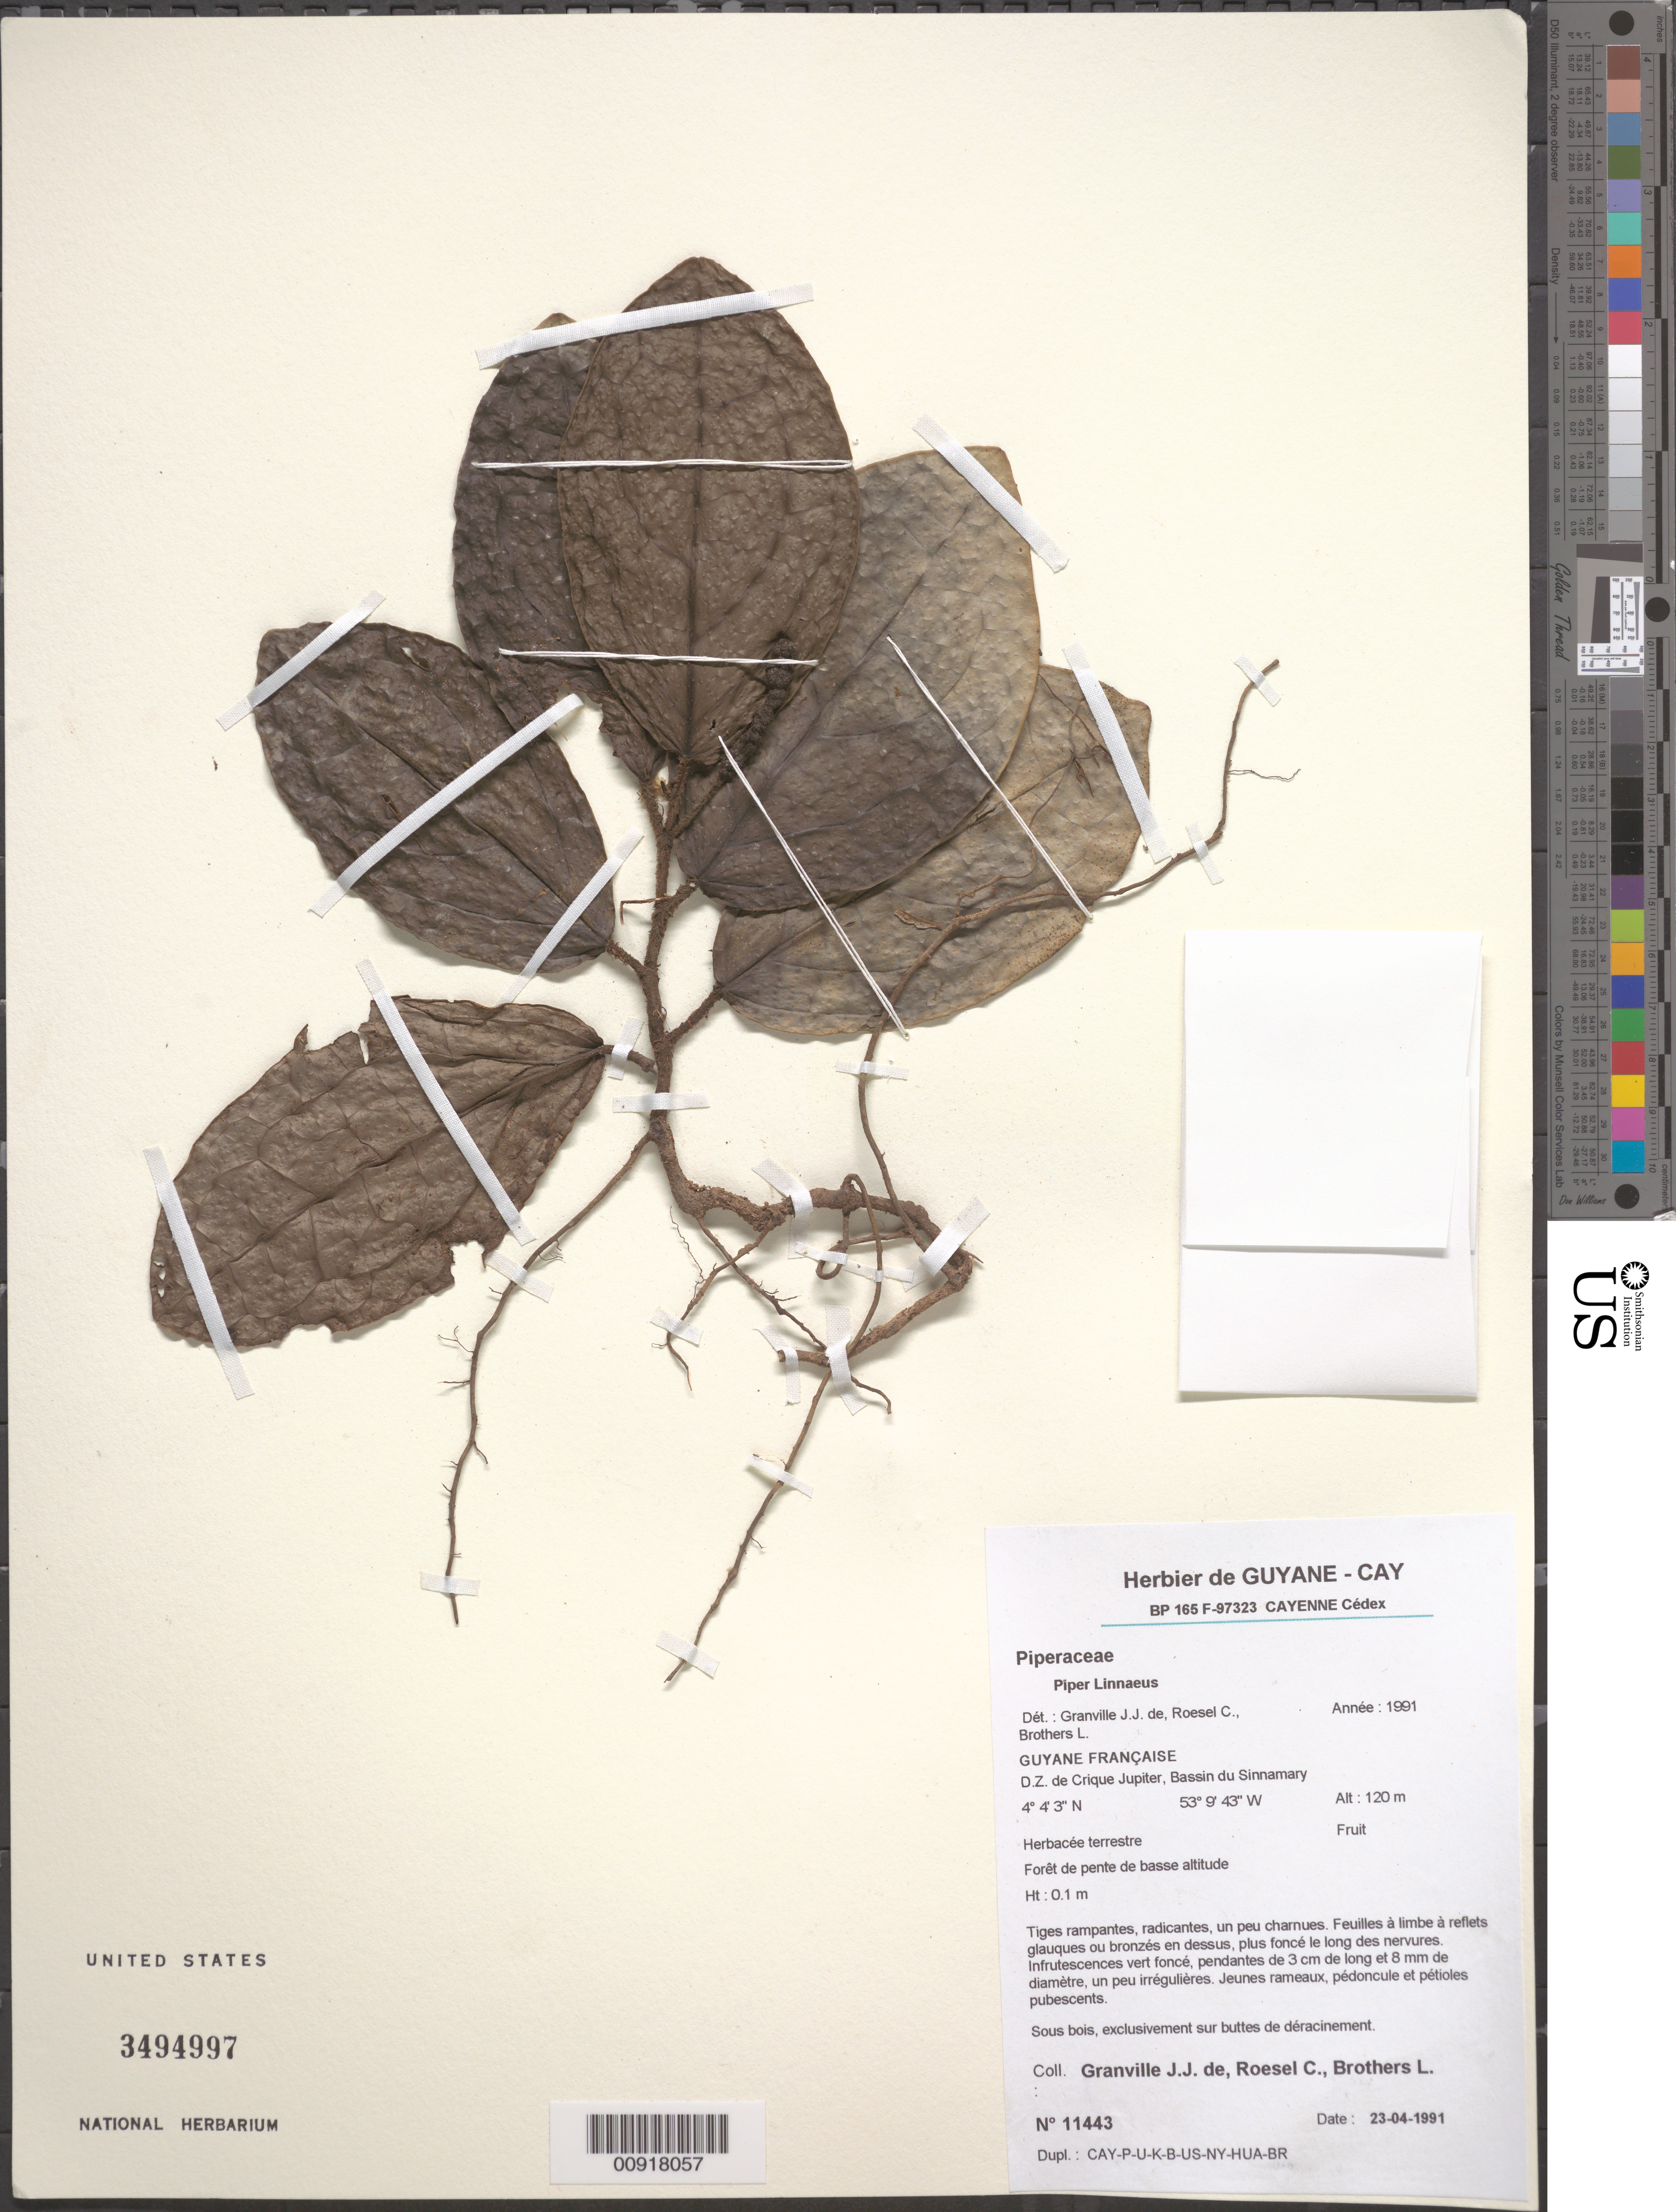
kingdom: Plantae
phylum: Tracheophyta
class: Magnoliopsida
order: Piperales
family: Piperaceae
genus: Piper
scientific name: Piper sp.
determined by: Granville, J. J.; Roesel, C. S.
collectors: J.-J. de Granville, C. S. Roesel & L. Brothers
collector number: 11443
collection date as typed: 23-Apr-91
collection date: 1991-04-23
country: French Guiana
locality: D.Z. de Crique Jupiter, Bassin du Sinnamary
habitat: Forêt de pente de basse altitude; sous bois, exclusivement sur buttes de déracinement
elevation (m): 120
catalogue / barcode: US 3494997